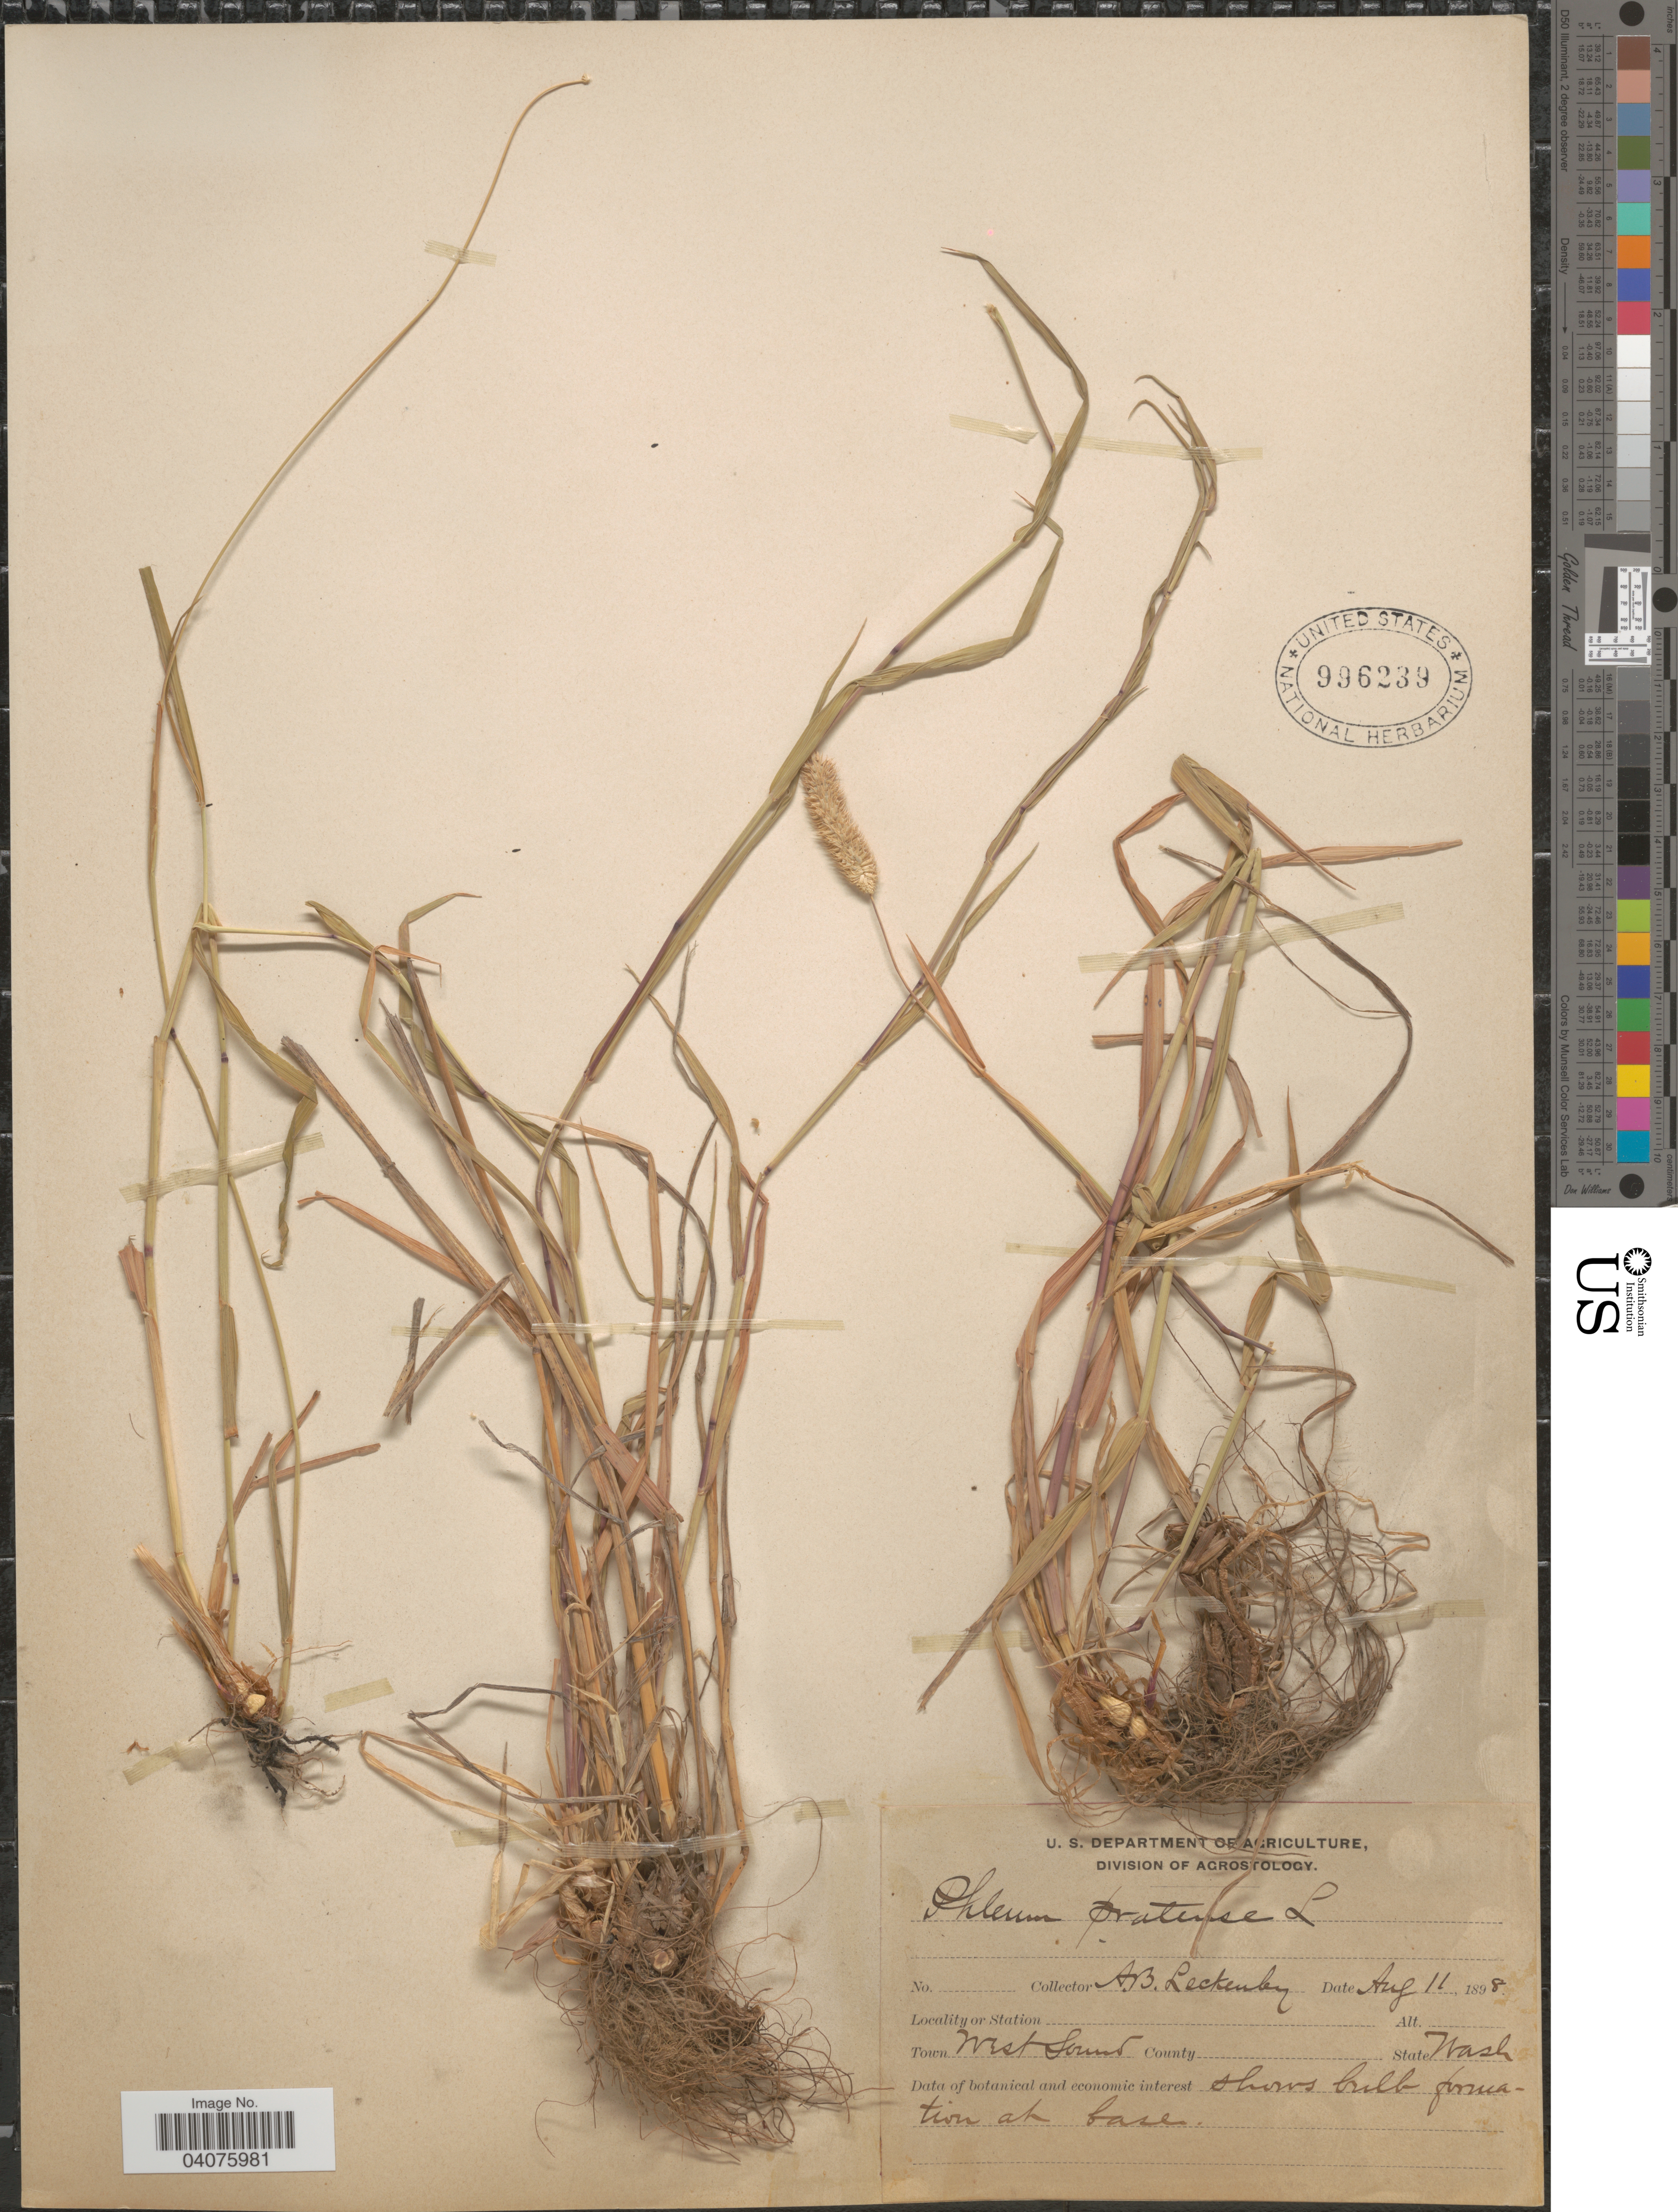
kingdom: Plantae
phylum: Tracheophyta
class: Liliopsida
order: Poales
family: Poaceae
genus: Phleum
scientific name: Phleum pratense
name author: L.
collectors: A. Leckenby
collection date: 1898-08-11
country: United States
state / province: Washington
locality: Town West Sound.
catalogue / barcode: US 996239